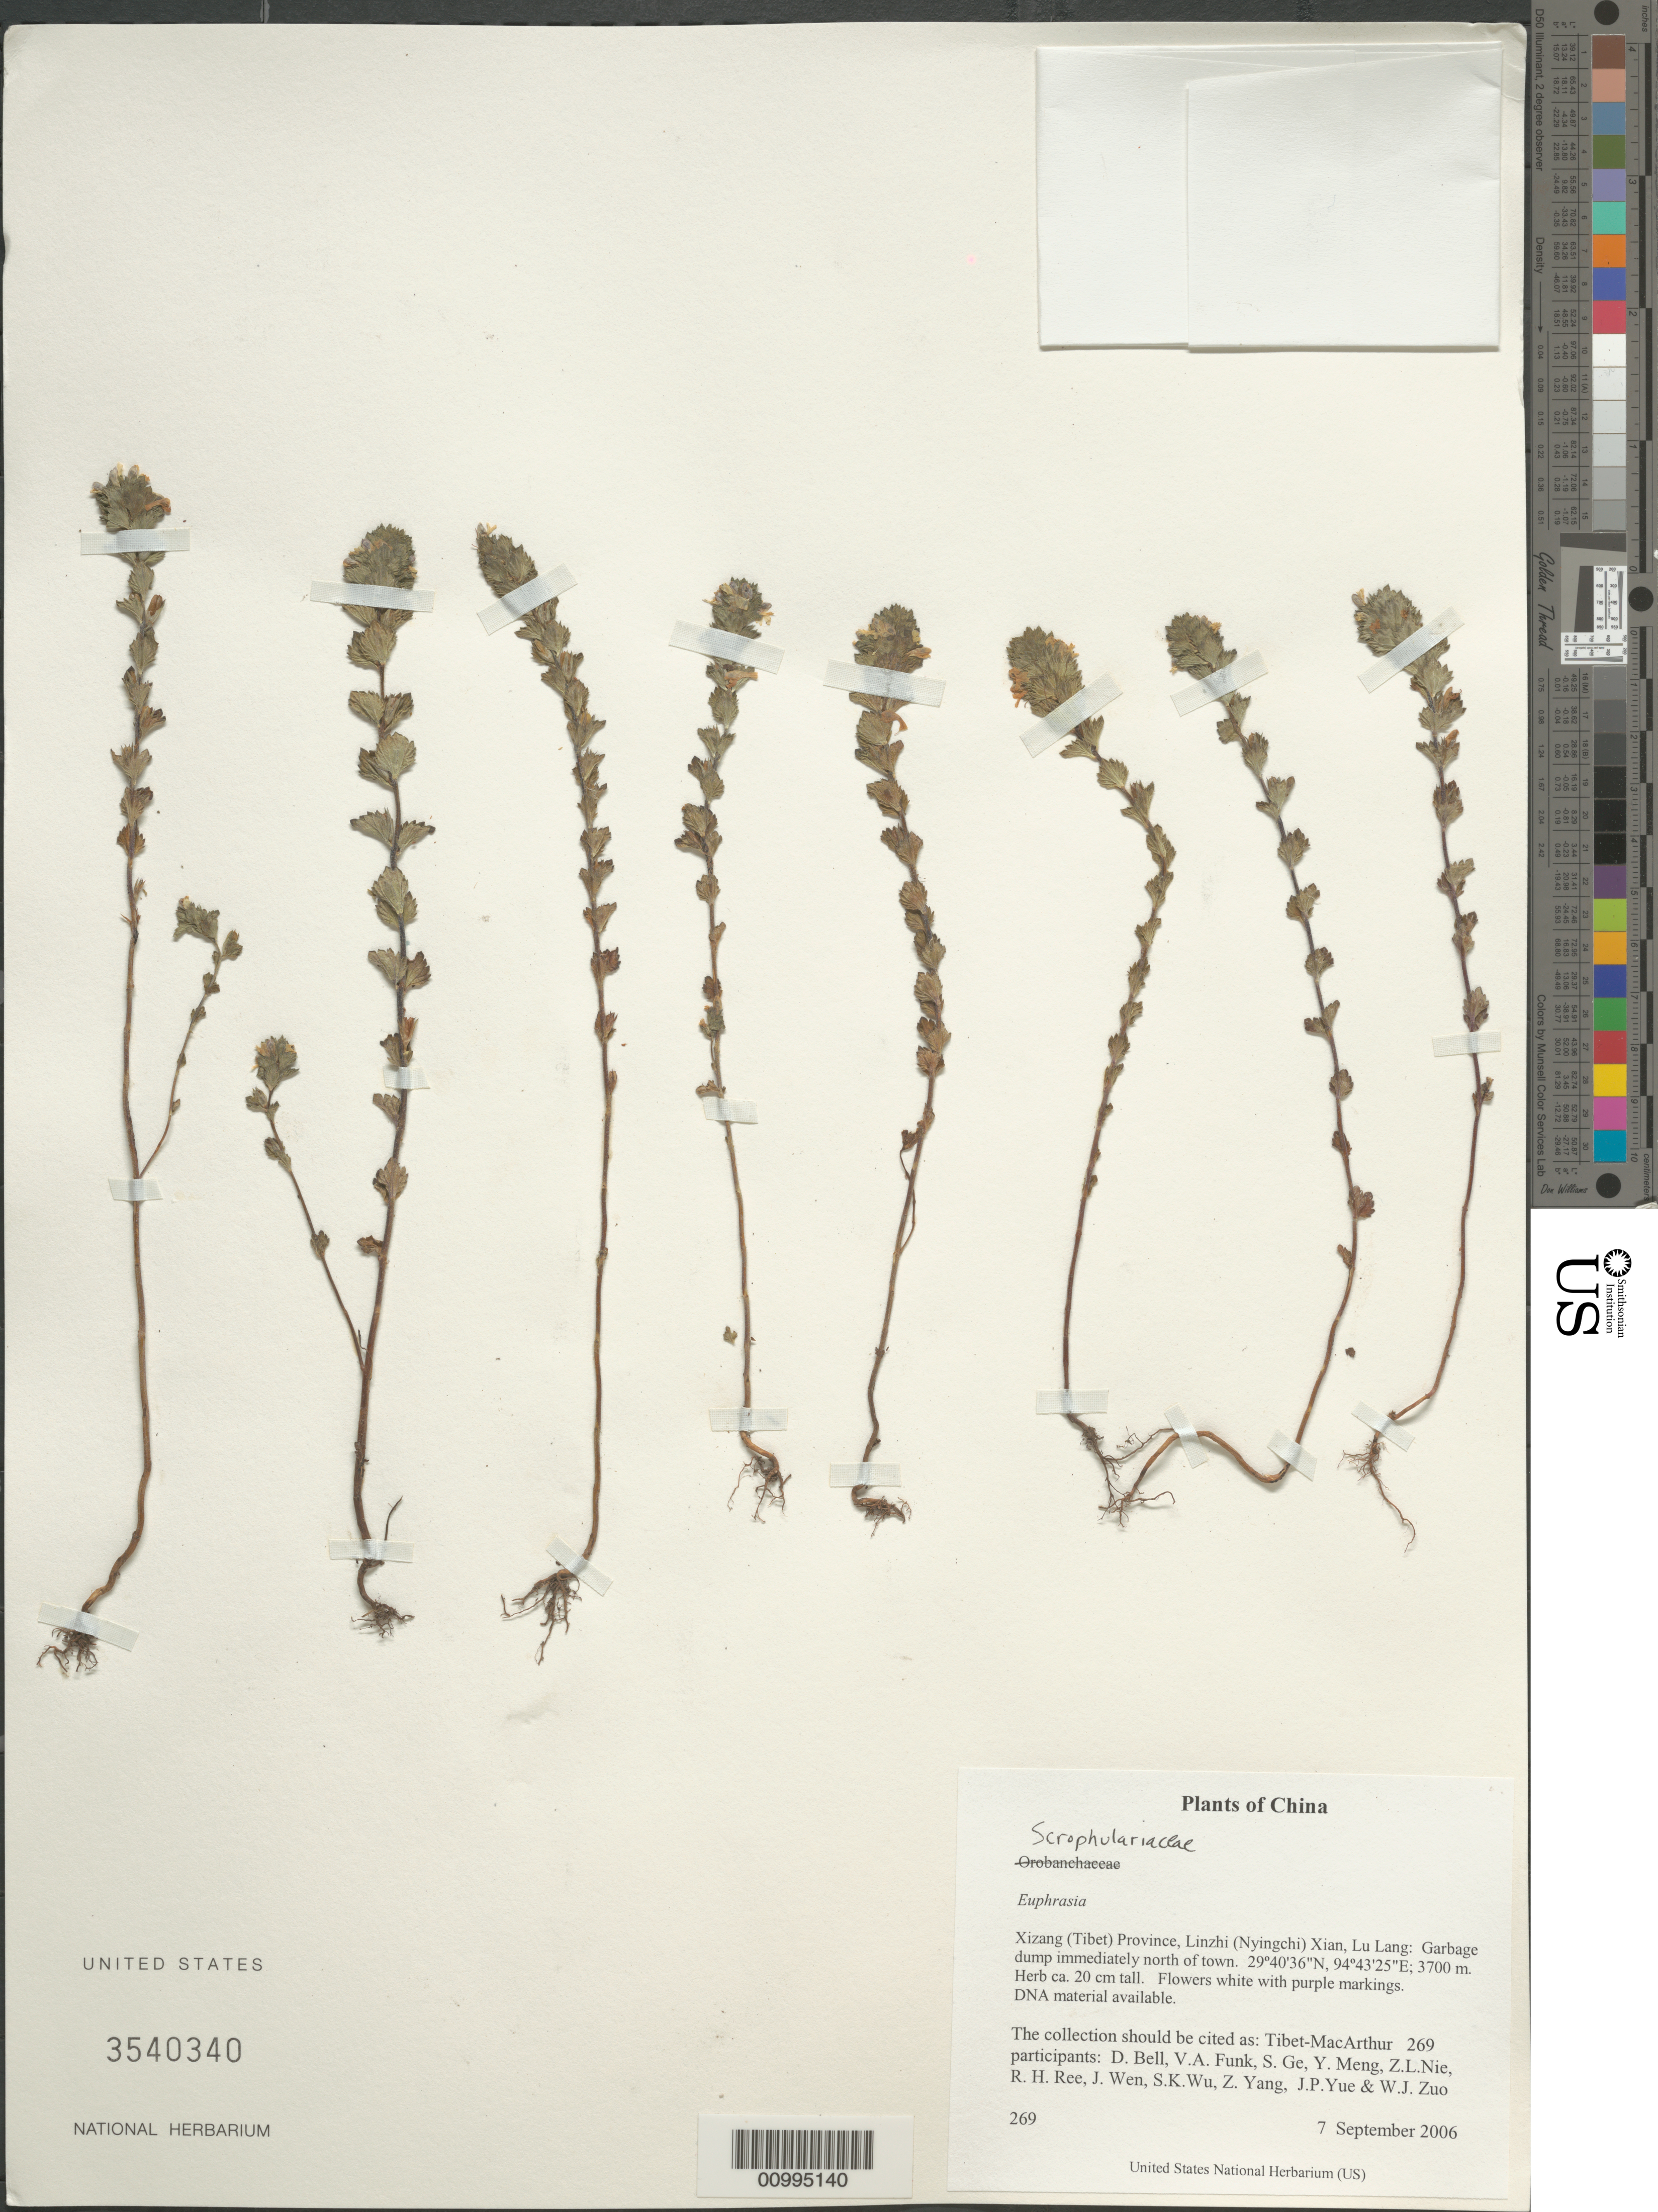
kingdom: Plantae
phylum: Tracheophyta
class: Magnoliopsida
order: Lamiales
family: Orobanchaceae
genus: Euphrasia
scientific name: Euphrasia sp.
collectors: Tibet-MacArthur, D. A. Bell, V. Funk, S. Ge, Y. Meng, Z. Nie, R. Ree, J. Wen, S. K. Wu, Z. Yang, J. Yue & W. Zuo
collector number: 269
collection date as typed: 07 Sep 2006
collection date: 2006-09-07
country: China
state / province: Xizang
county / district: Linzhi (Nyingchi) Xian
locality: Lu Lang. Garbage dump immediately north of town.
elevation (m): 3700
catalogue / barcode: US 3540340